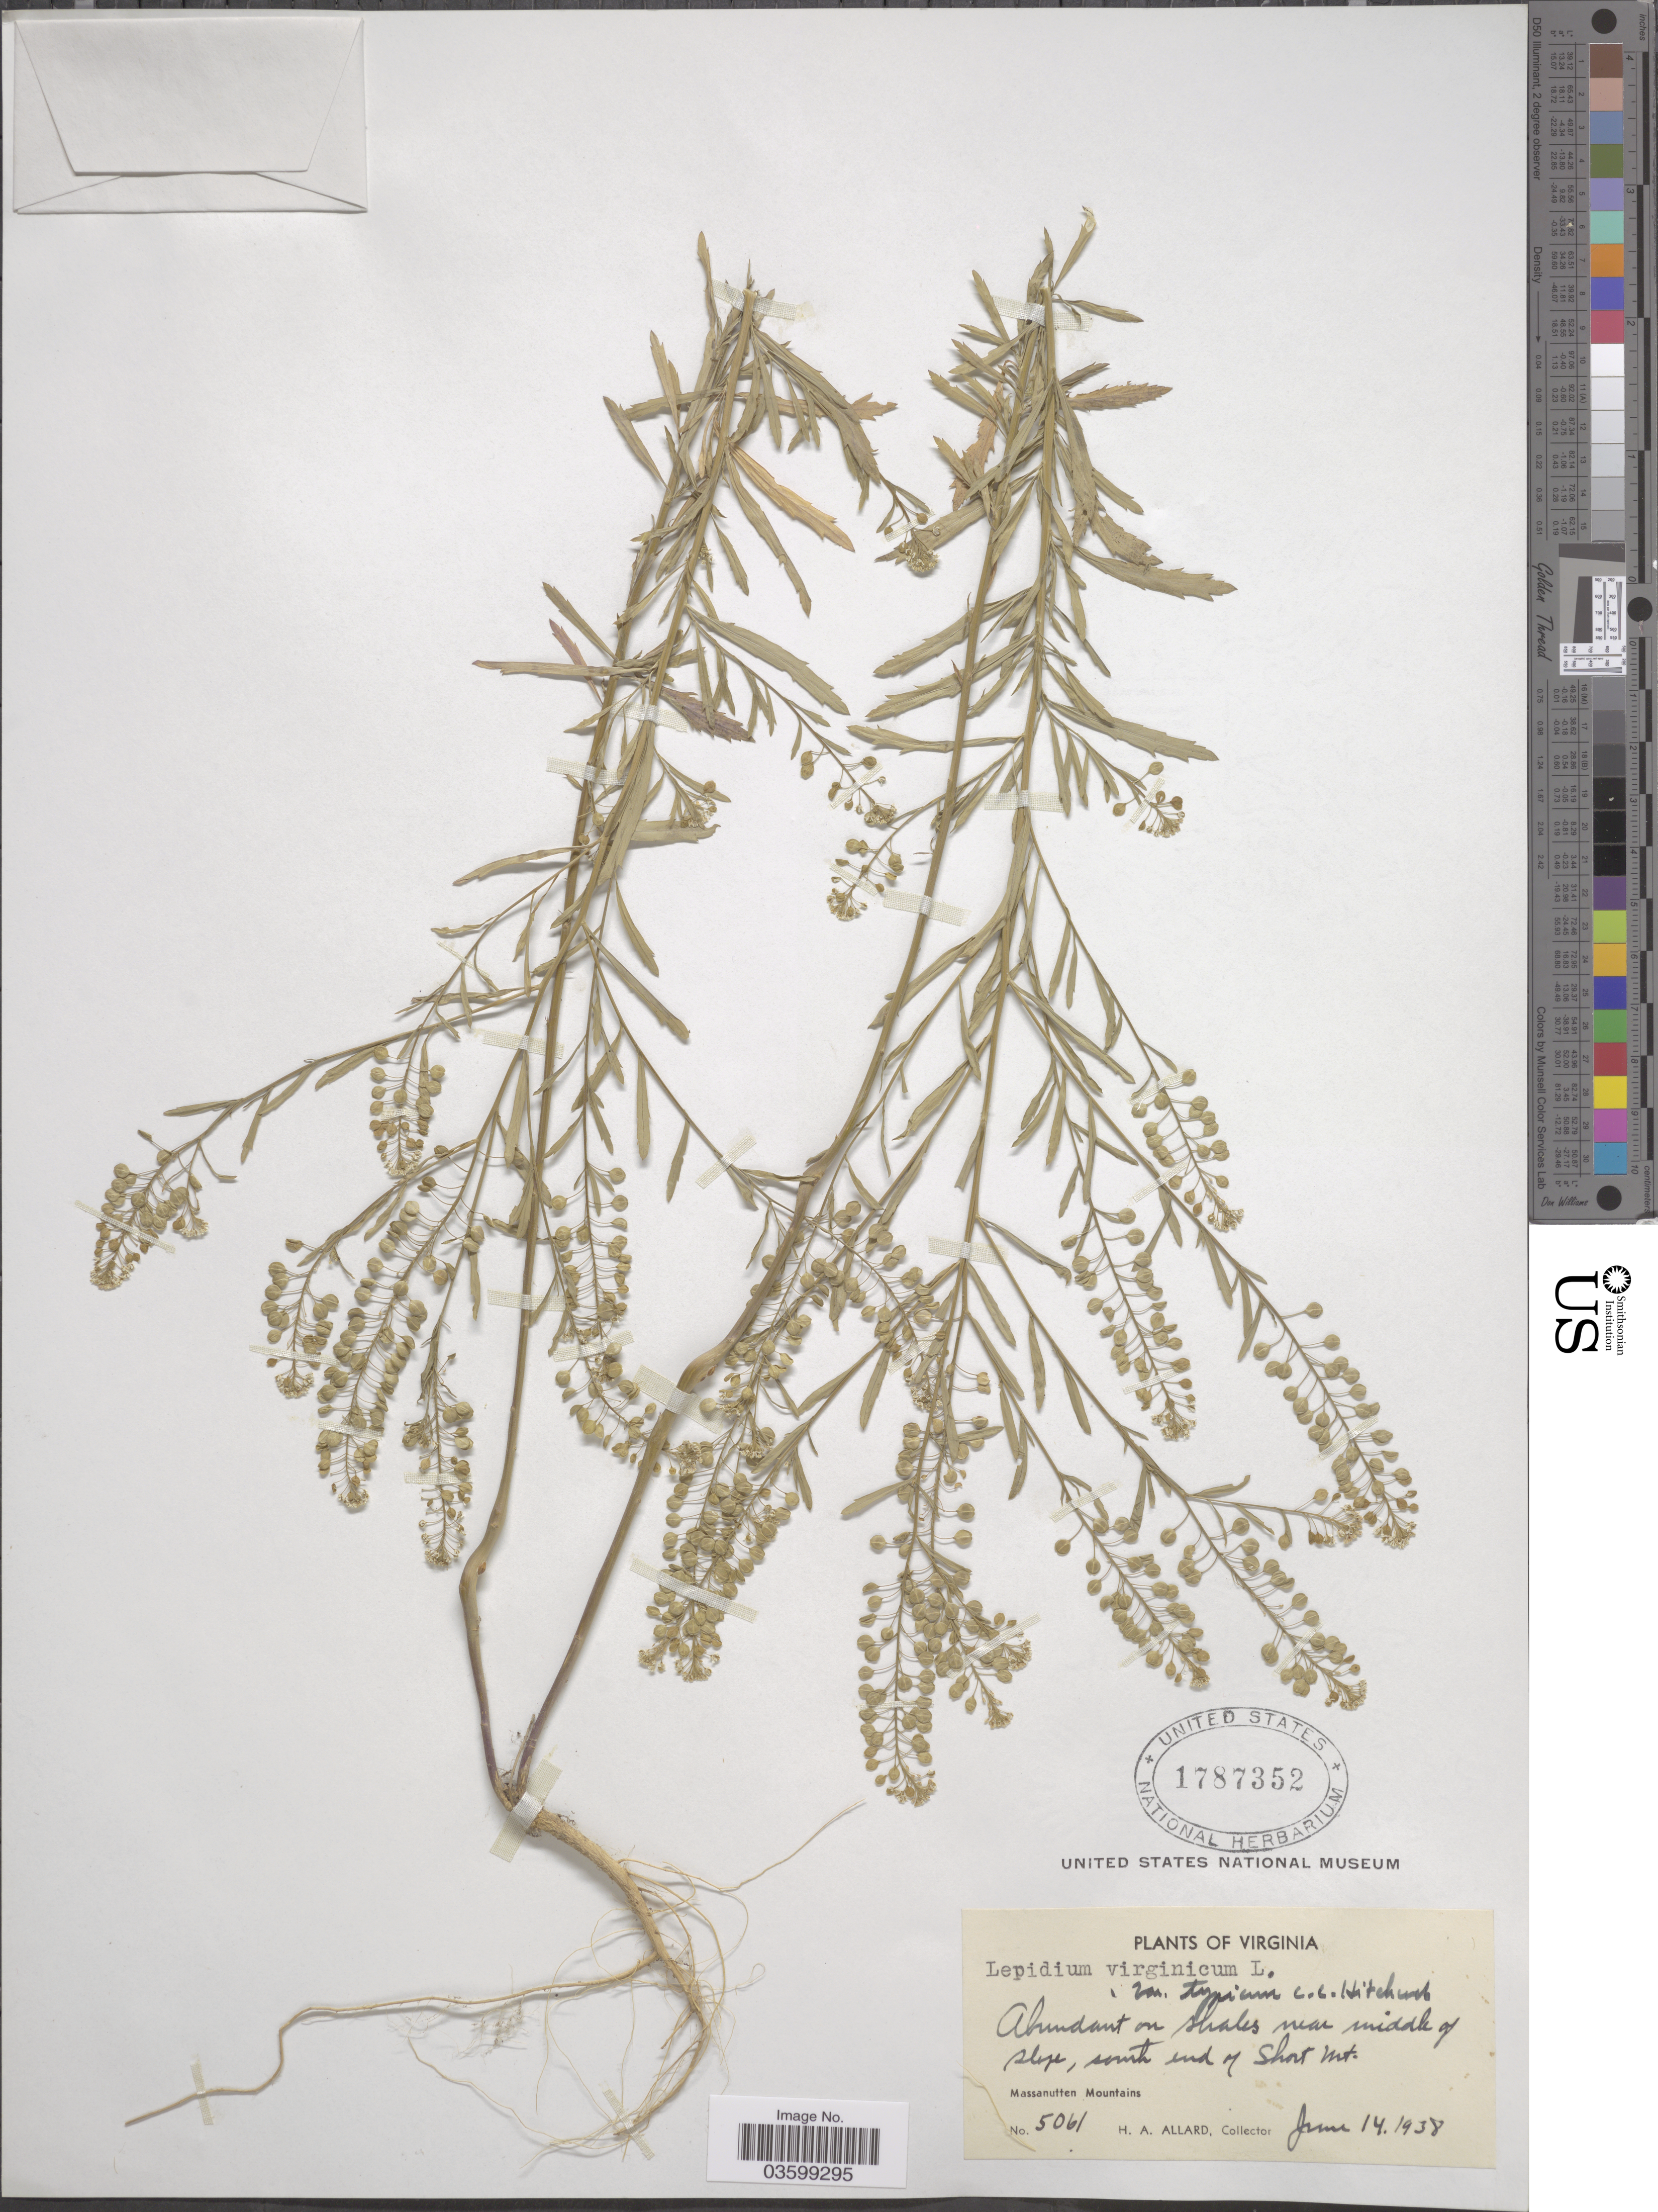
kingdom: Plantae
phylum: Tracheophyta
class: Magnoliopsida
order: Brassicales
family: Brassicaceae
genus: Lepidium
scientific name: Lepidium virginicum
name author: L.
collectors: H. A. Allard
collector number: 5061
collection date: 1938-06-14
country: United States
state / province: Virginia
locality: Near middle of slope, south end of Short Mt. Massanutten Mountains.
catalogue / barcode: US 1787352